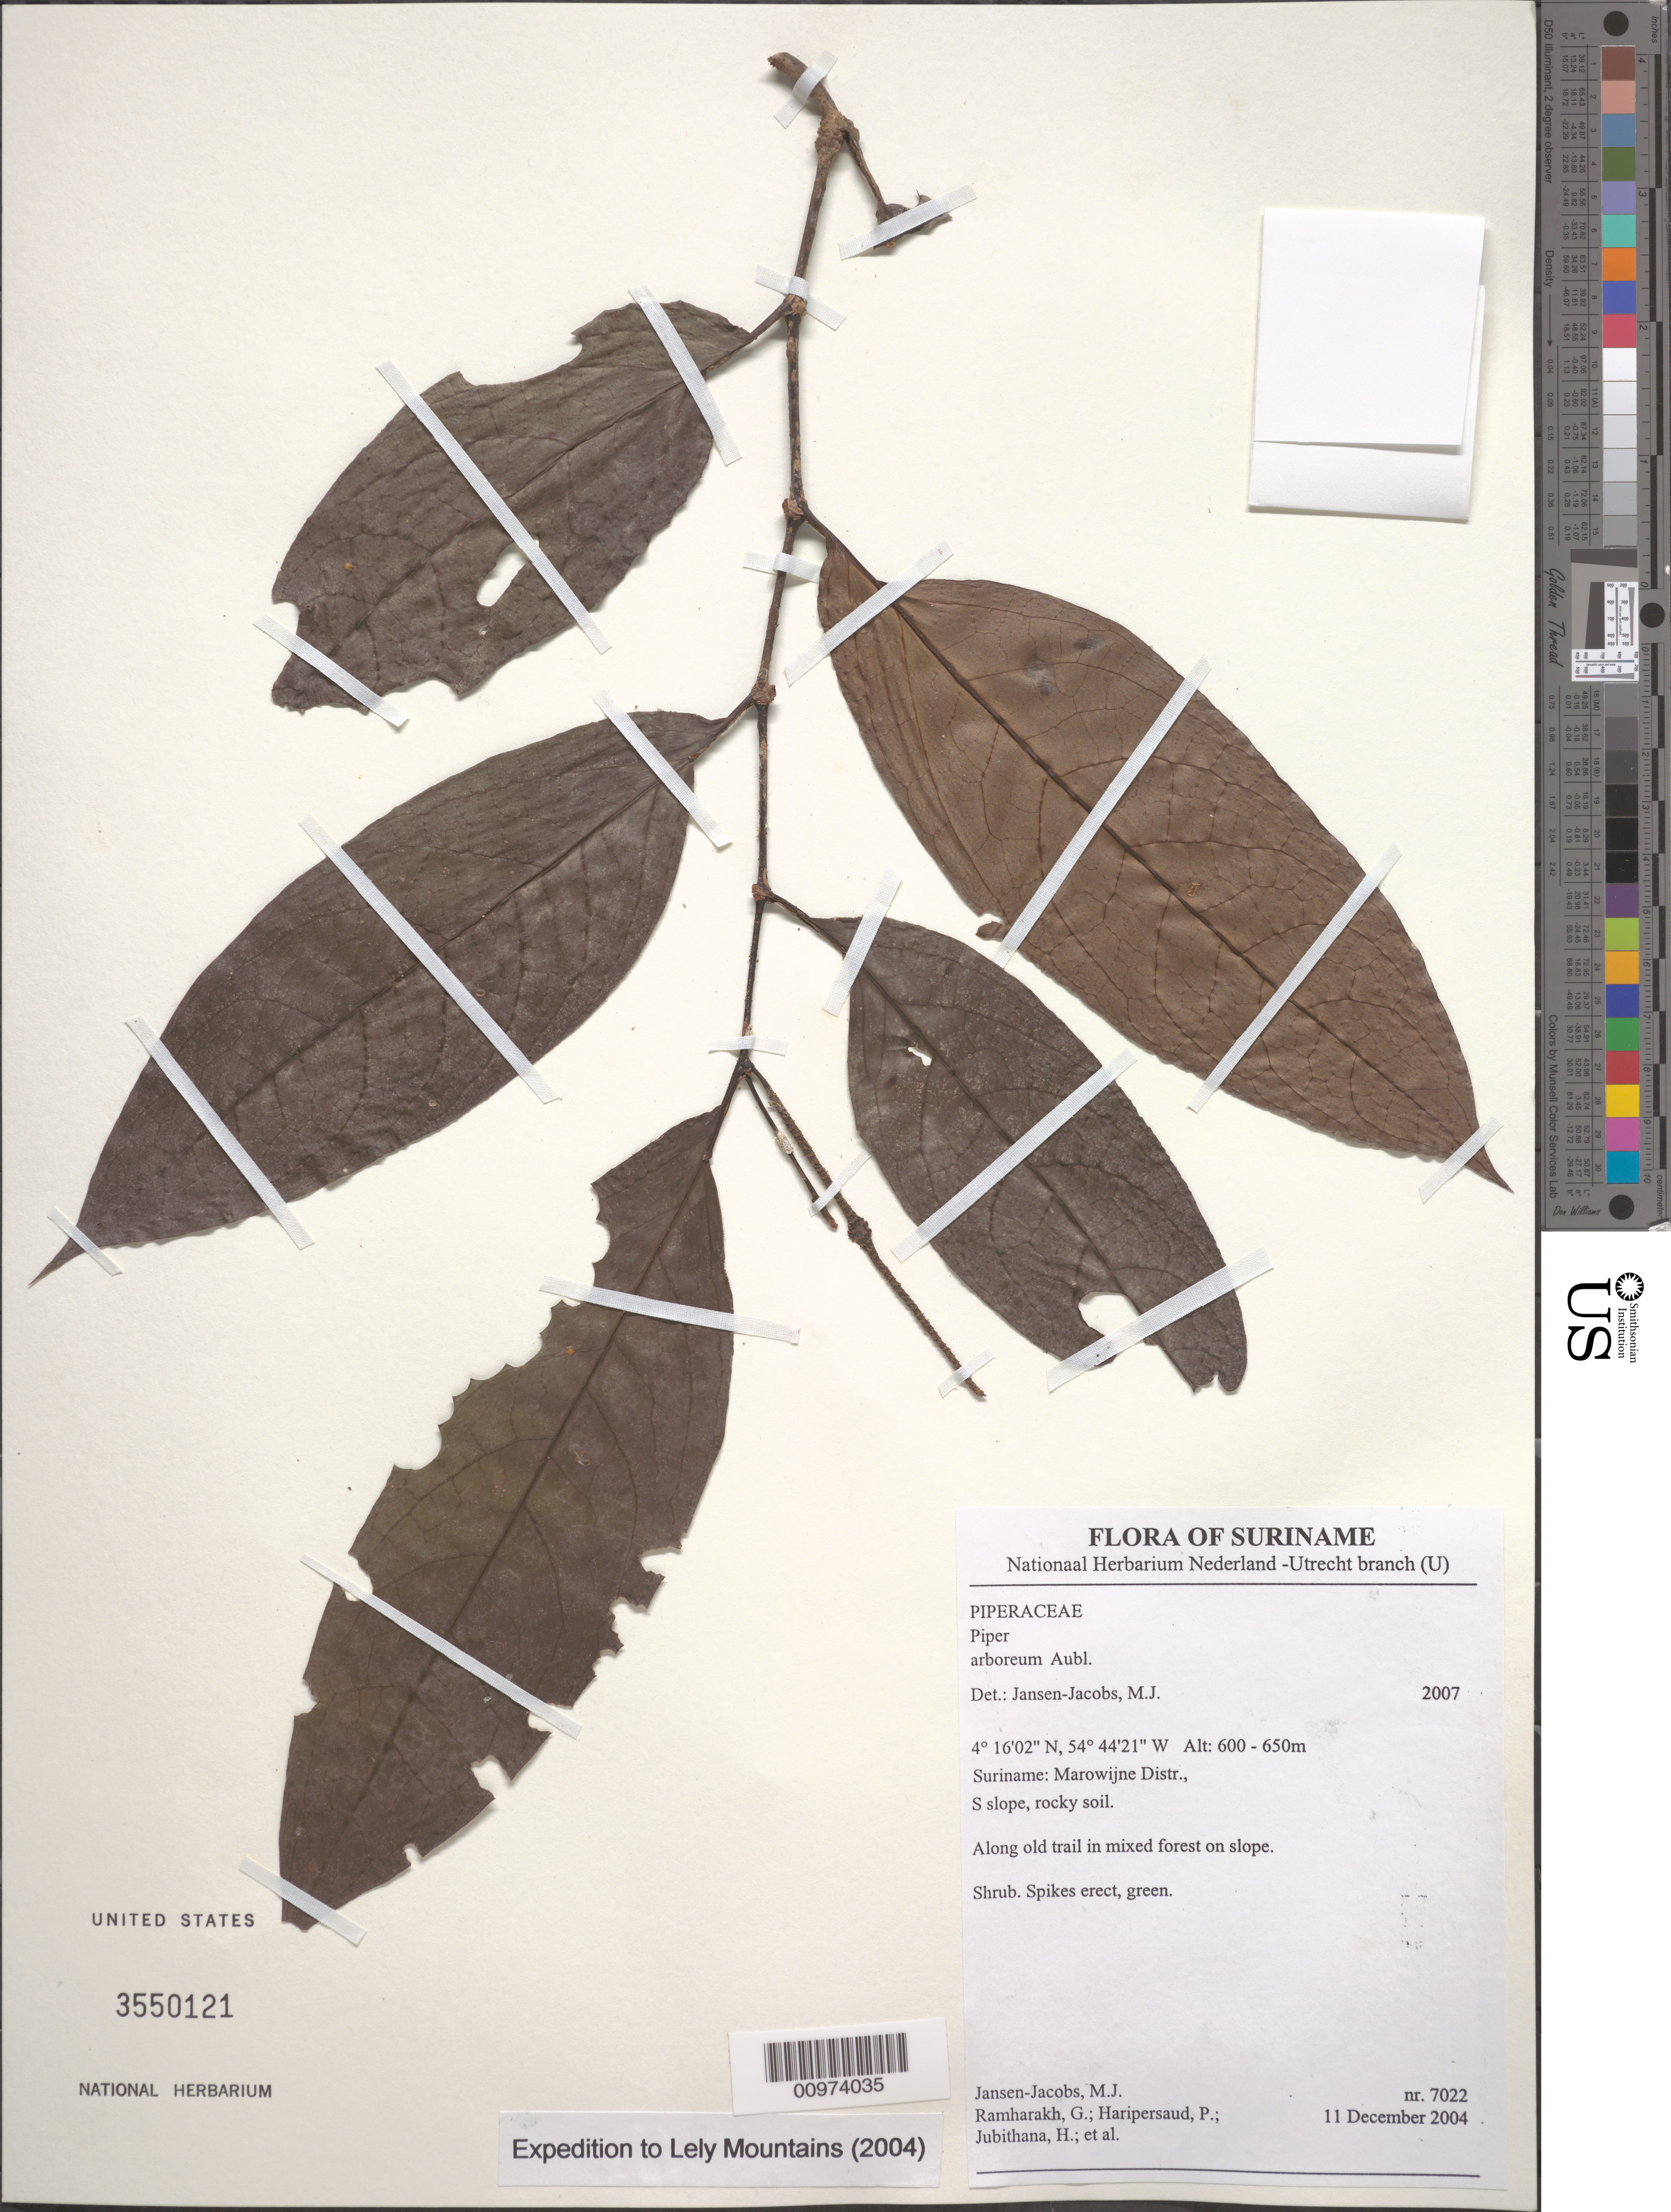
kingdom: Plantae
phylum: Tracheophyta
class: Magnoliopsida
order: Piperales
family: Piperaceae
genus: Piper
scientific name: Piper arboreum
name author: Aubl.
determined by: Jansen-Jacobs, M. J., (U), Nationaal Herbarium Nederland, Utrecht University branch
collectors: M. J. Jansen-Jacobs et al.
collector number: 7022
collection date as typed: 11-Dec-04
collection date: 2004-12-11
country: Suriname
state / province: Marowijne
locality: Marowijne Distr., S slope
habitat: Rocky soil. Along old trail in mixed forest on slope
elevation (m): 600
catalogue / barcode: US 3550121